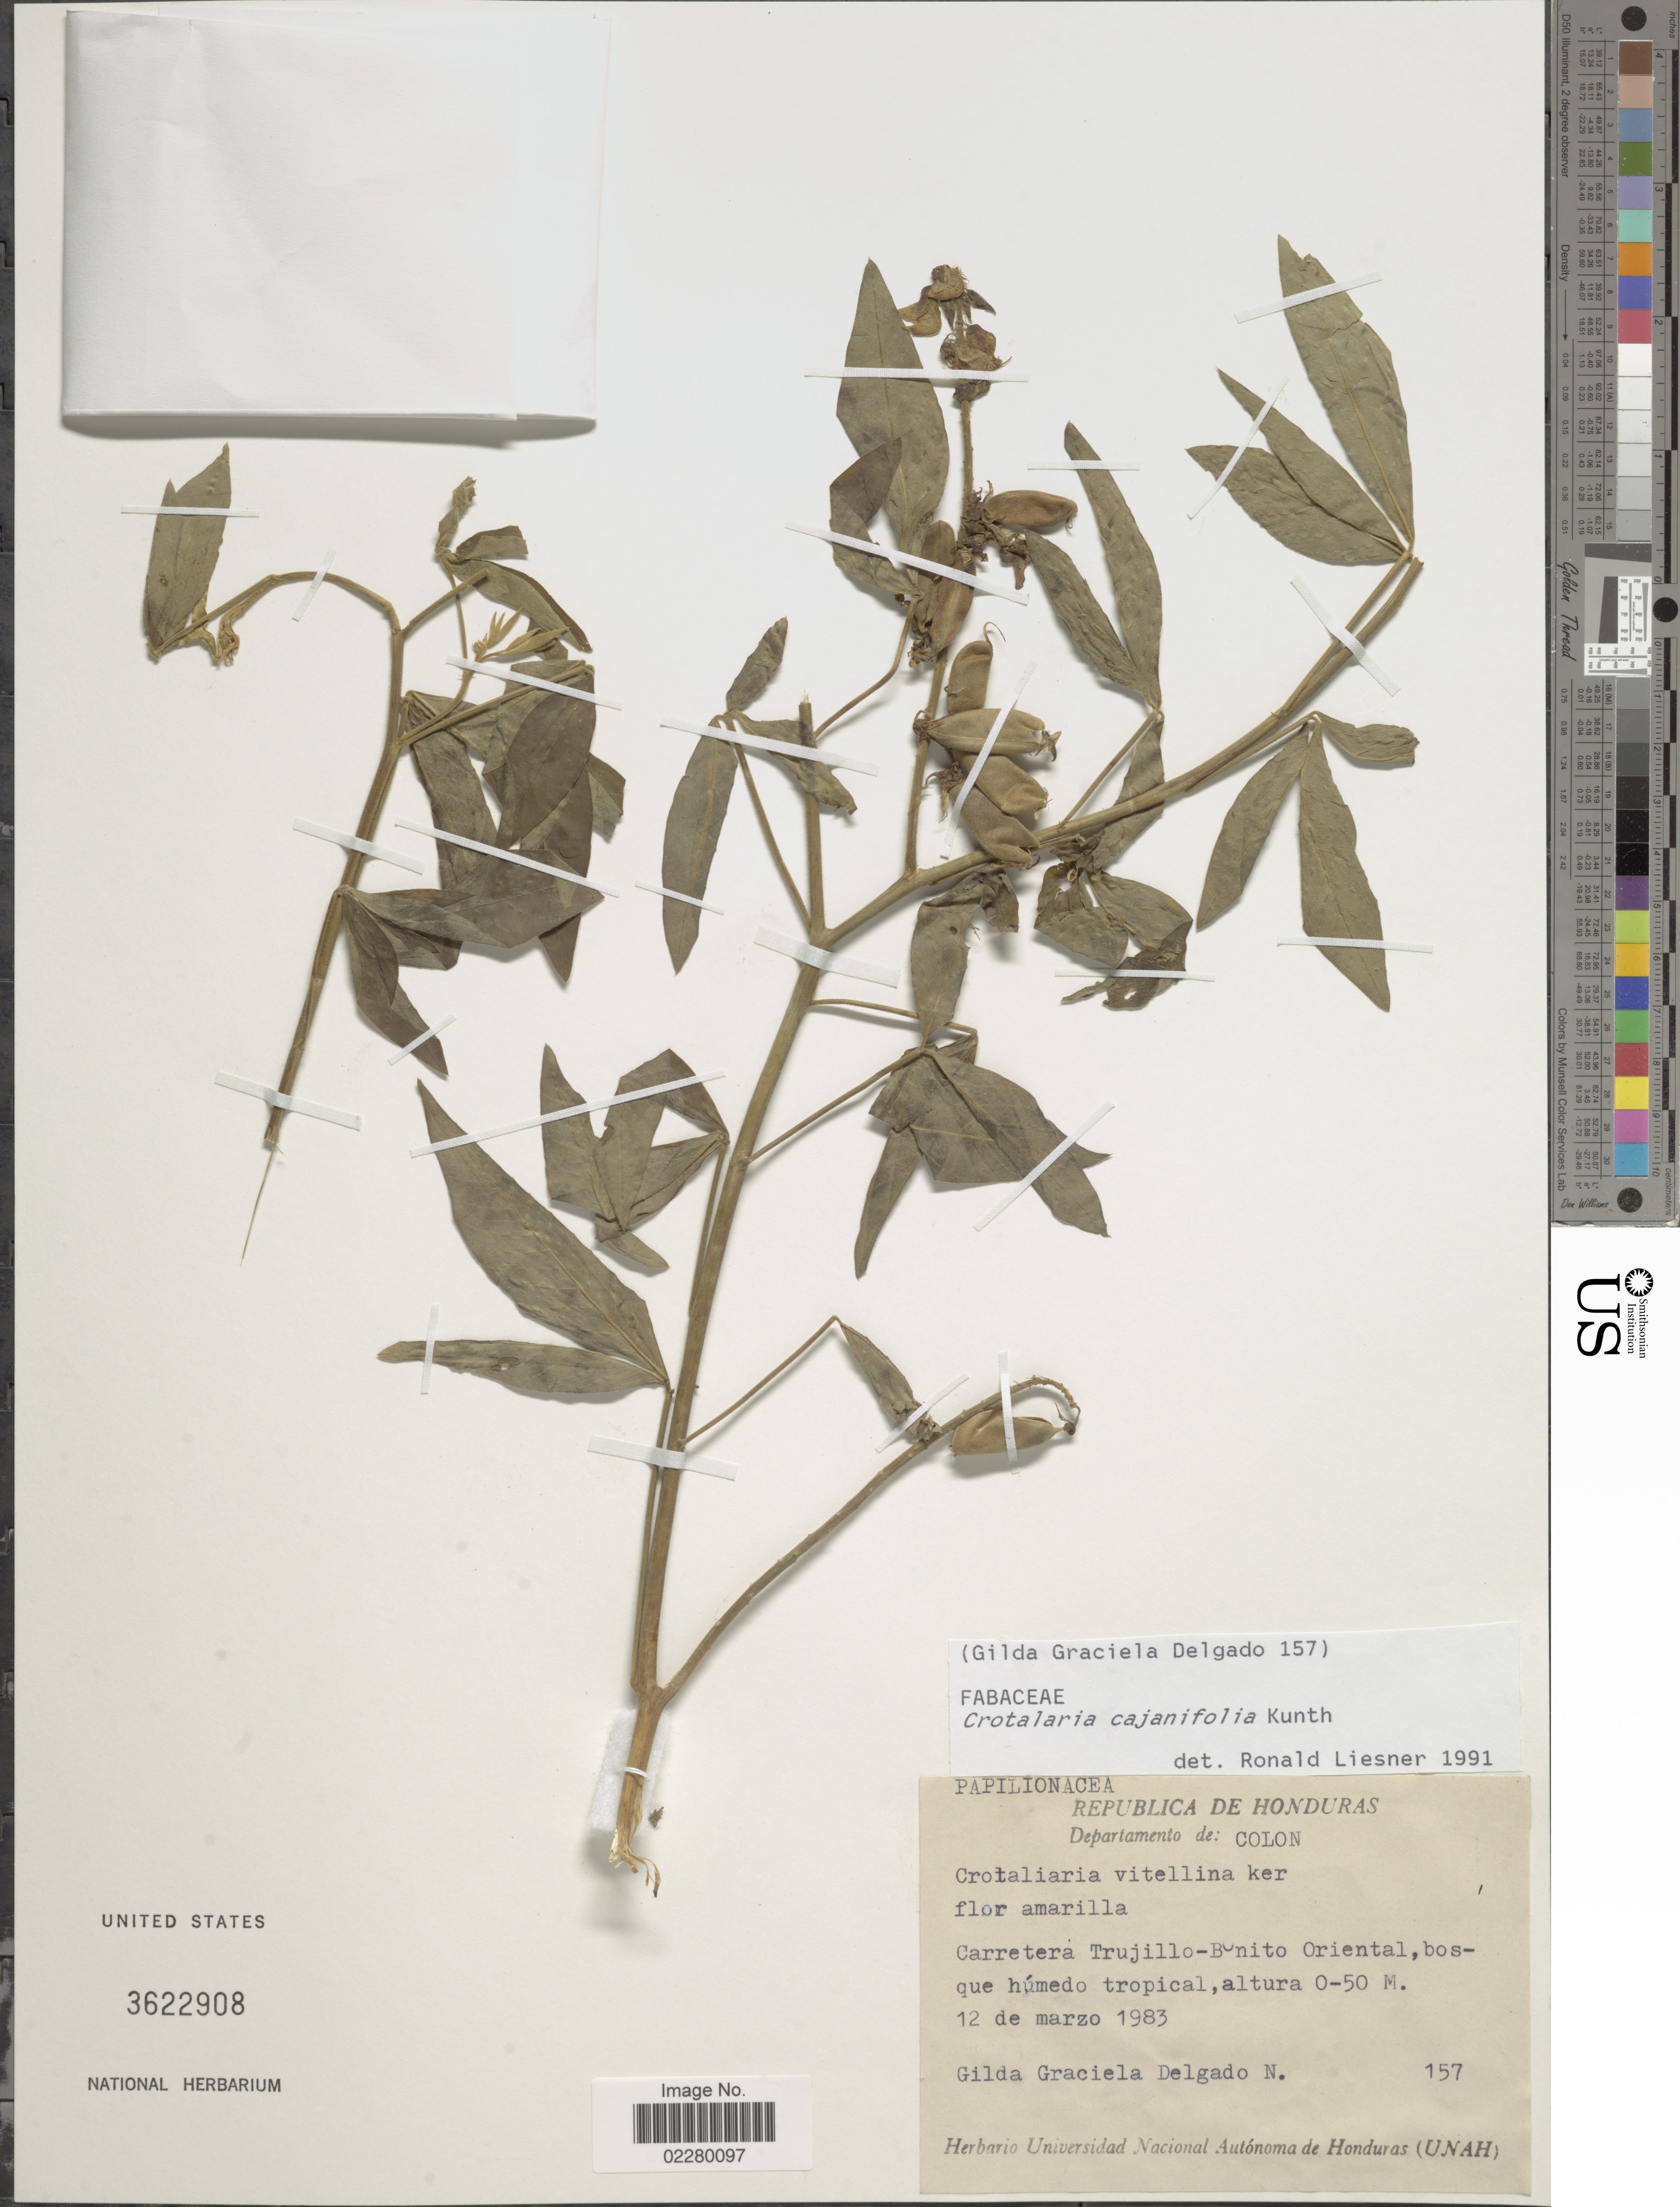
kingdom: Plantae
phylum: Tracheophyta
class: Magnoliopsida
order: Fabales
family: Fabaceae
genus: Crotalaria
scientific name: Crotalaria cajanifolia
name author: Kunth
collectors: G. G. Delgado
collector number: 157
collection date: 1983-03-12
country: Honduras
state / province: Colón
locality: Departamento de: Colon. Carretera Trujillo-Bonito Oriental, bosque húmedo tropical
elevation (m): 0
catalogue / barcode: US 3622908